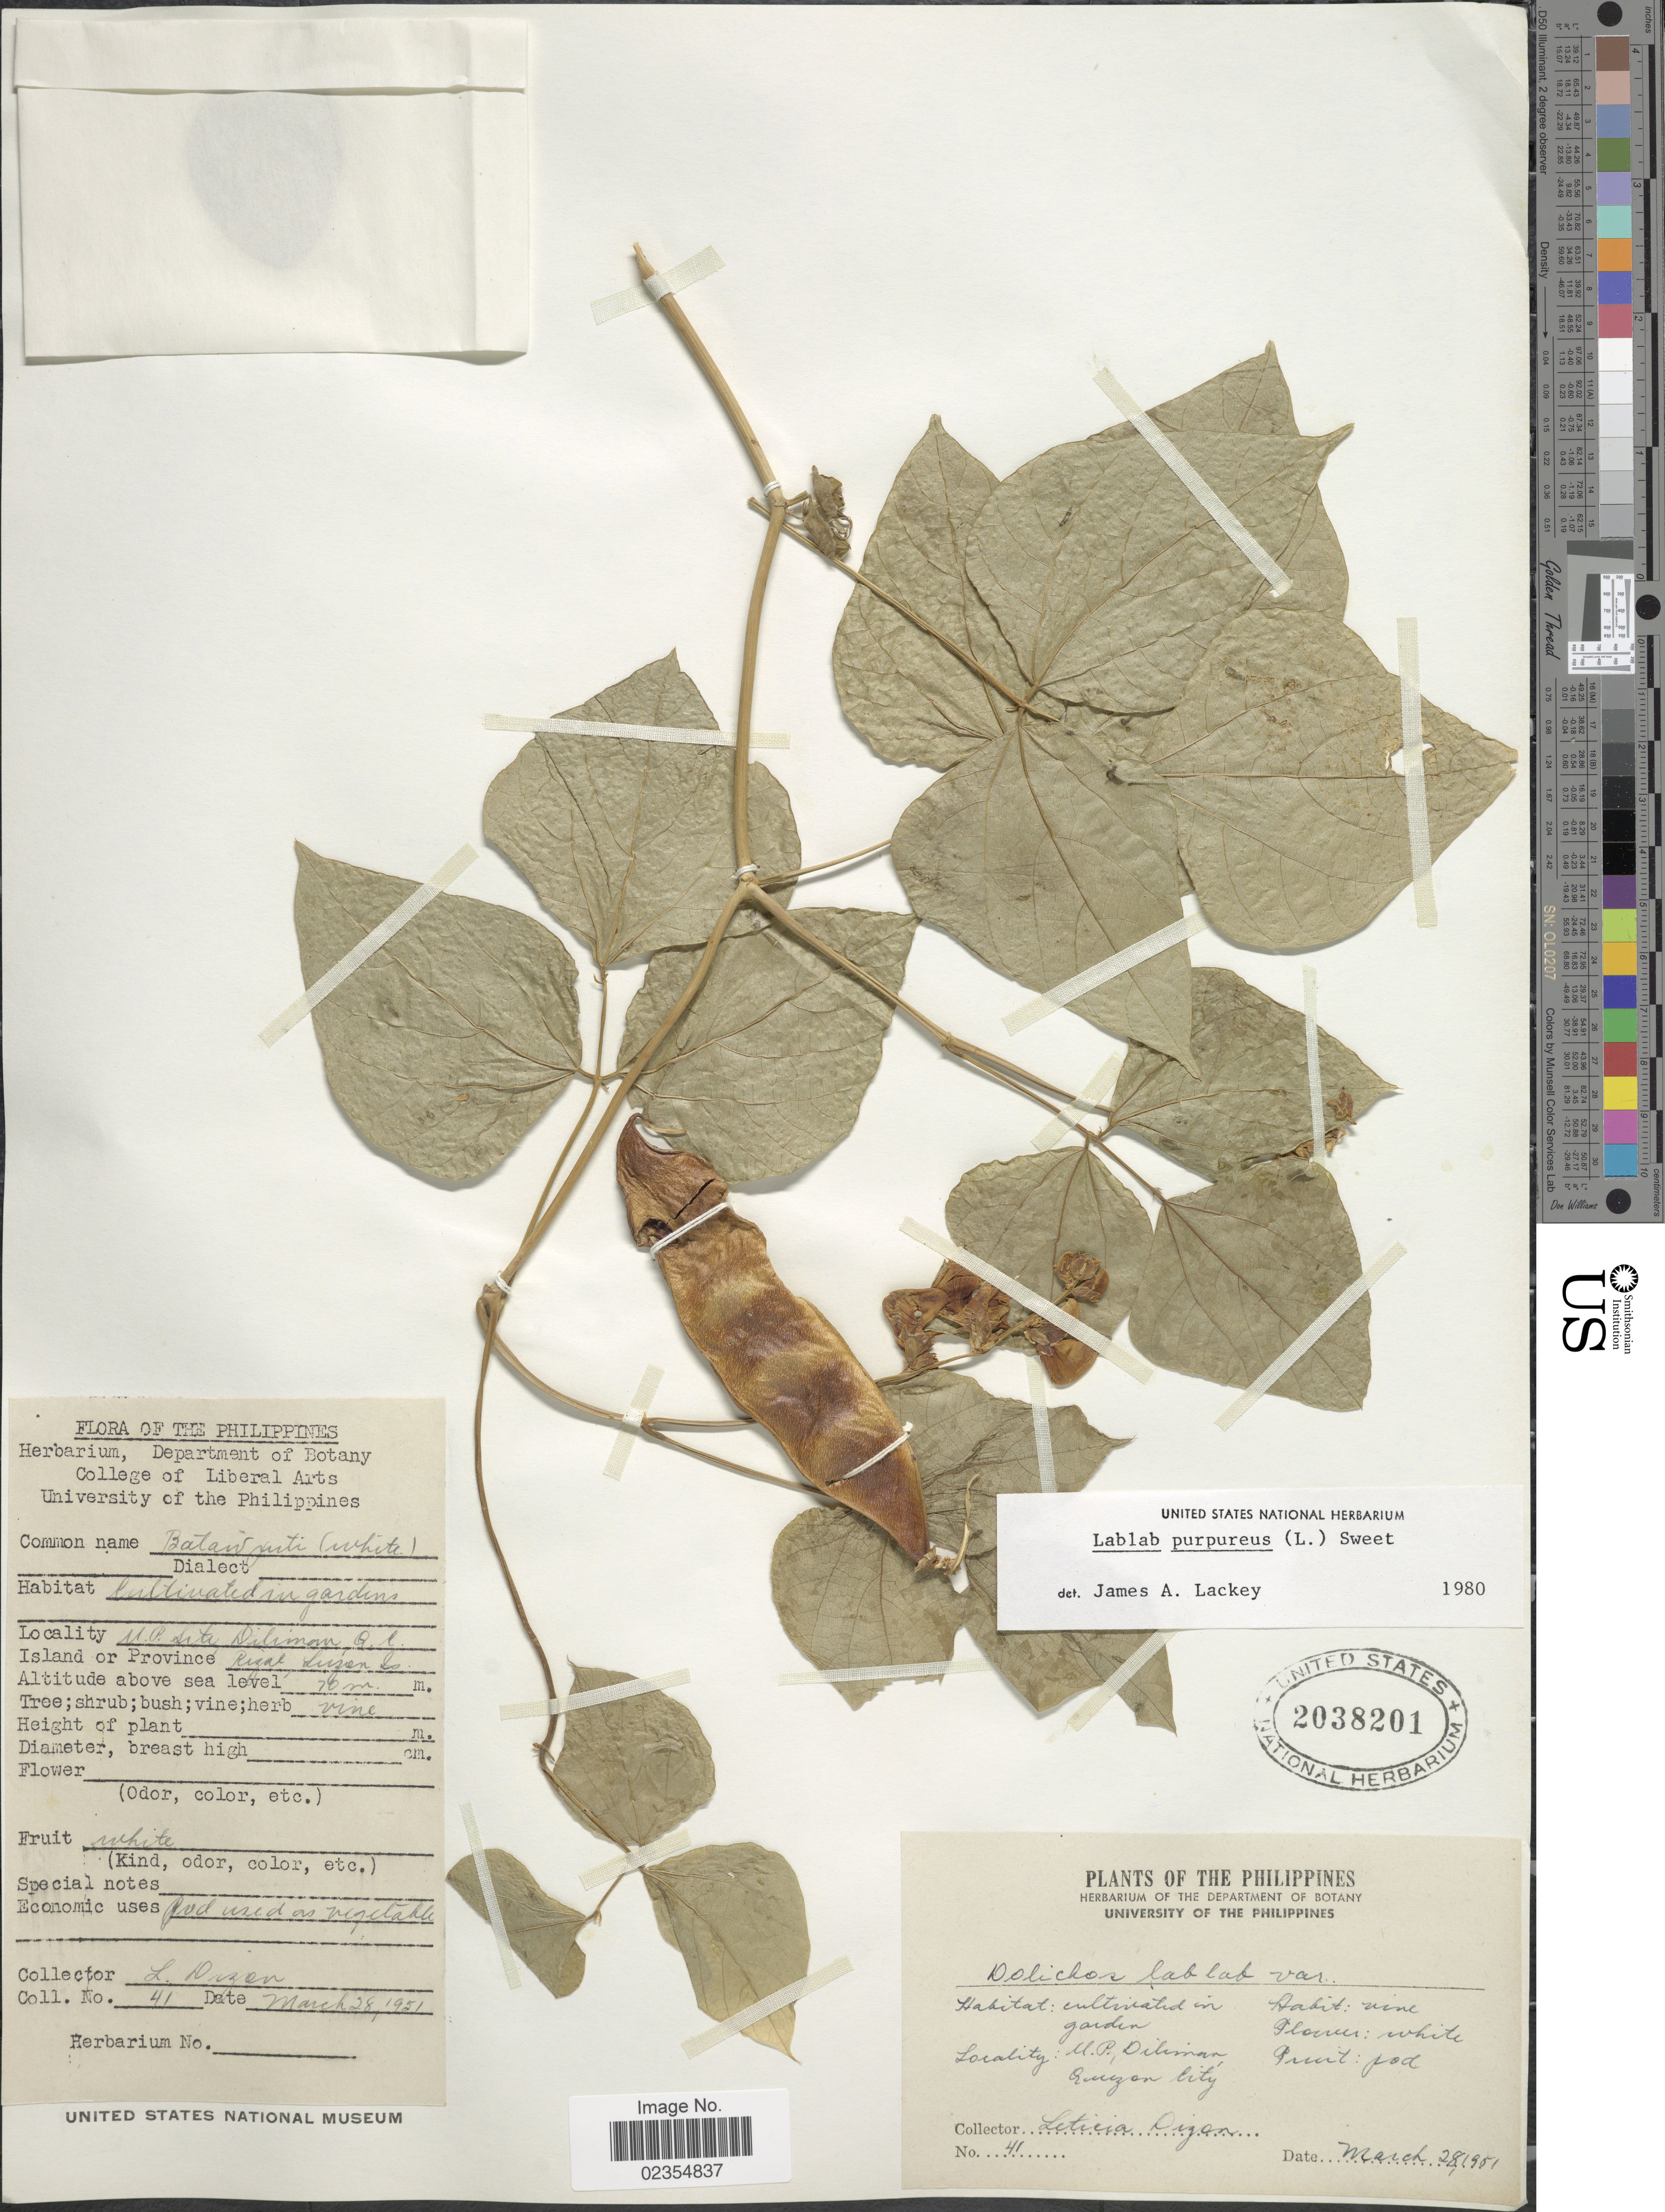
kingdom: Plantae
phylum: Tracheophyta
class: Magnoliopsida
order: Fabales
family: Fabaceae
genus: Lablab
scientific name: Lablab purpureus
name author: (L.) Sweet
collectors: L. Dizen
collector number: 41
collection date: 1951-03-28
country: Philippines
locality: U.P. Lita Diliman Q.L., Island or Province Rizal, Luzon Co.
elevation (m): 10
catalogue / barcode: US 2038201